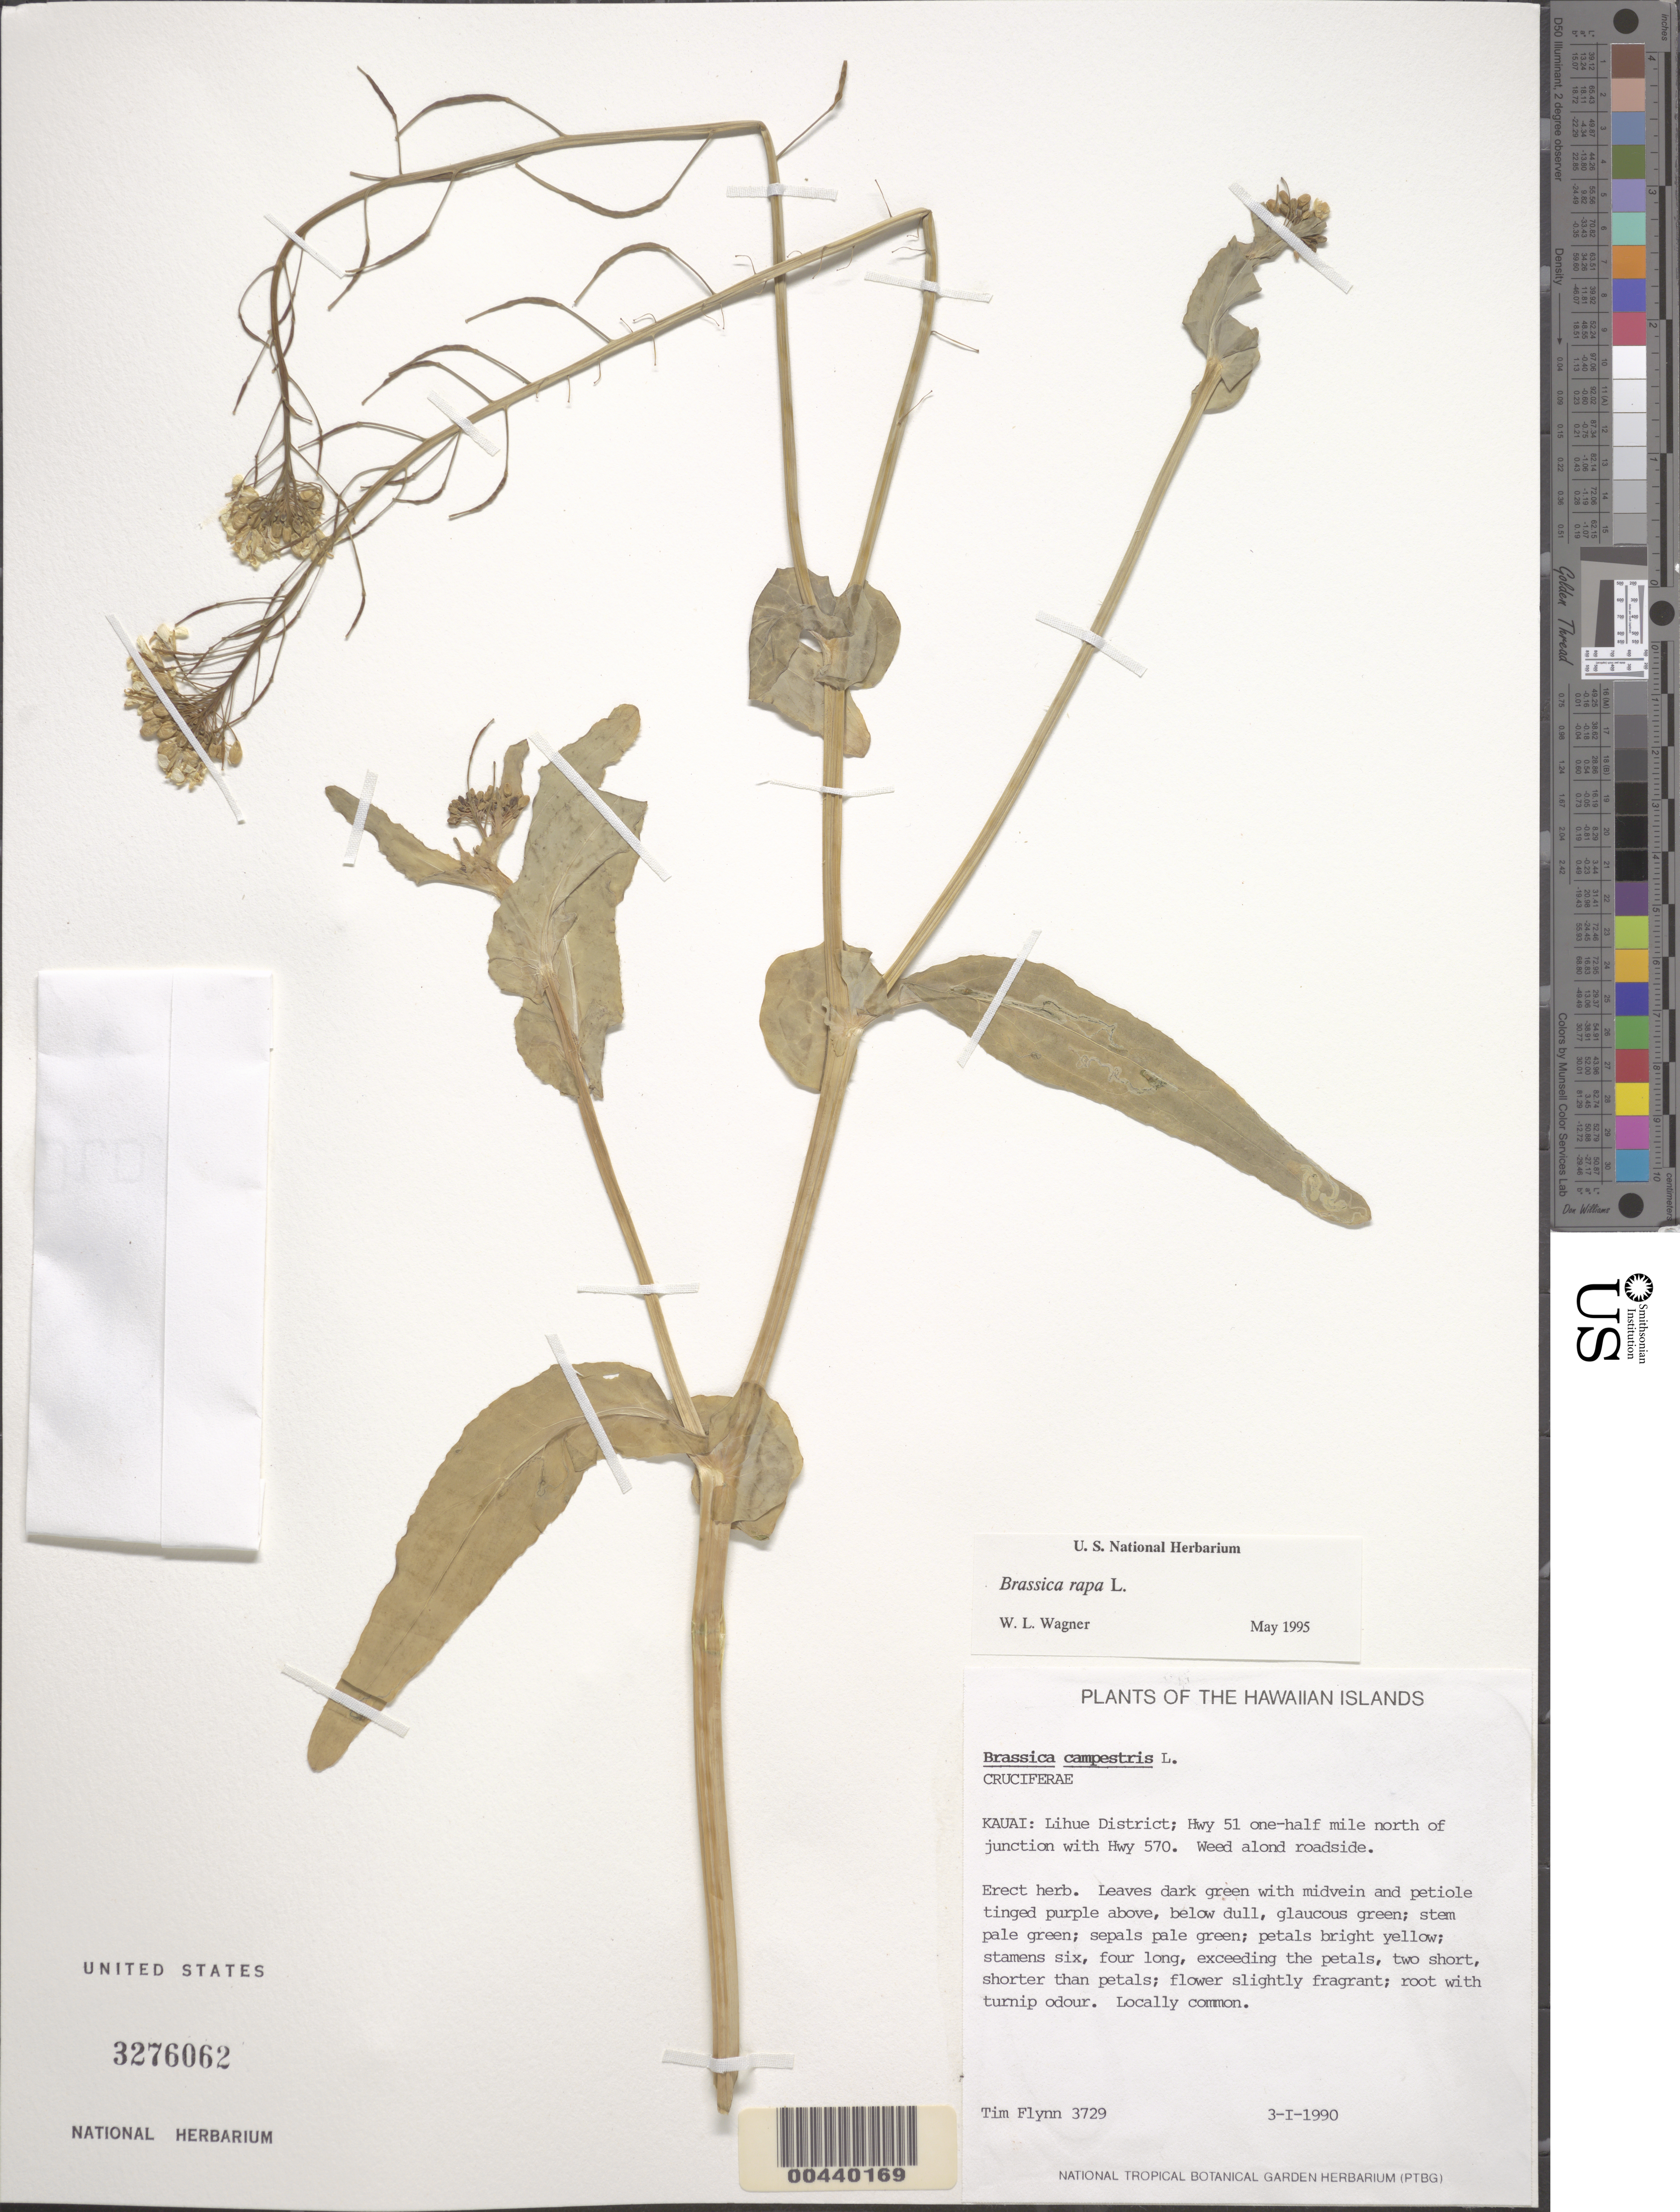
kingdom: Plantae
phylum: Tracheophyta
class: Magnoliopsida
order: Brassicales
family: Brassicaceae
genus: Brassica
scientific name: Brassica rapa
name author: L.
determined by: Wagner, W. L., (BOT), Smithsonian Institution - National Museum of Natural History (UNITED STATES)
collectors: T. W. Flynn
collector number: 3729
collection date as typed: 3 Jan 1990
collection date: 1990-01-03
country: United States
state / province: Hawaii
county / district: Kauai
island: Kaua'i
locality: Lihue District, Highway 51 0.5 mile north of junction with Highway 570, along roadside.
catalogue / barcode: US 3276062